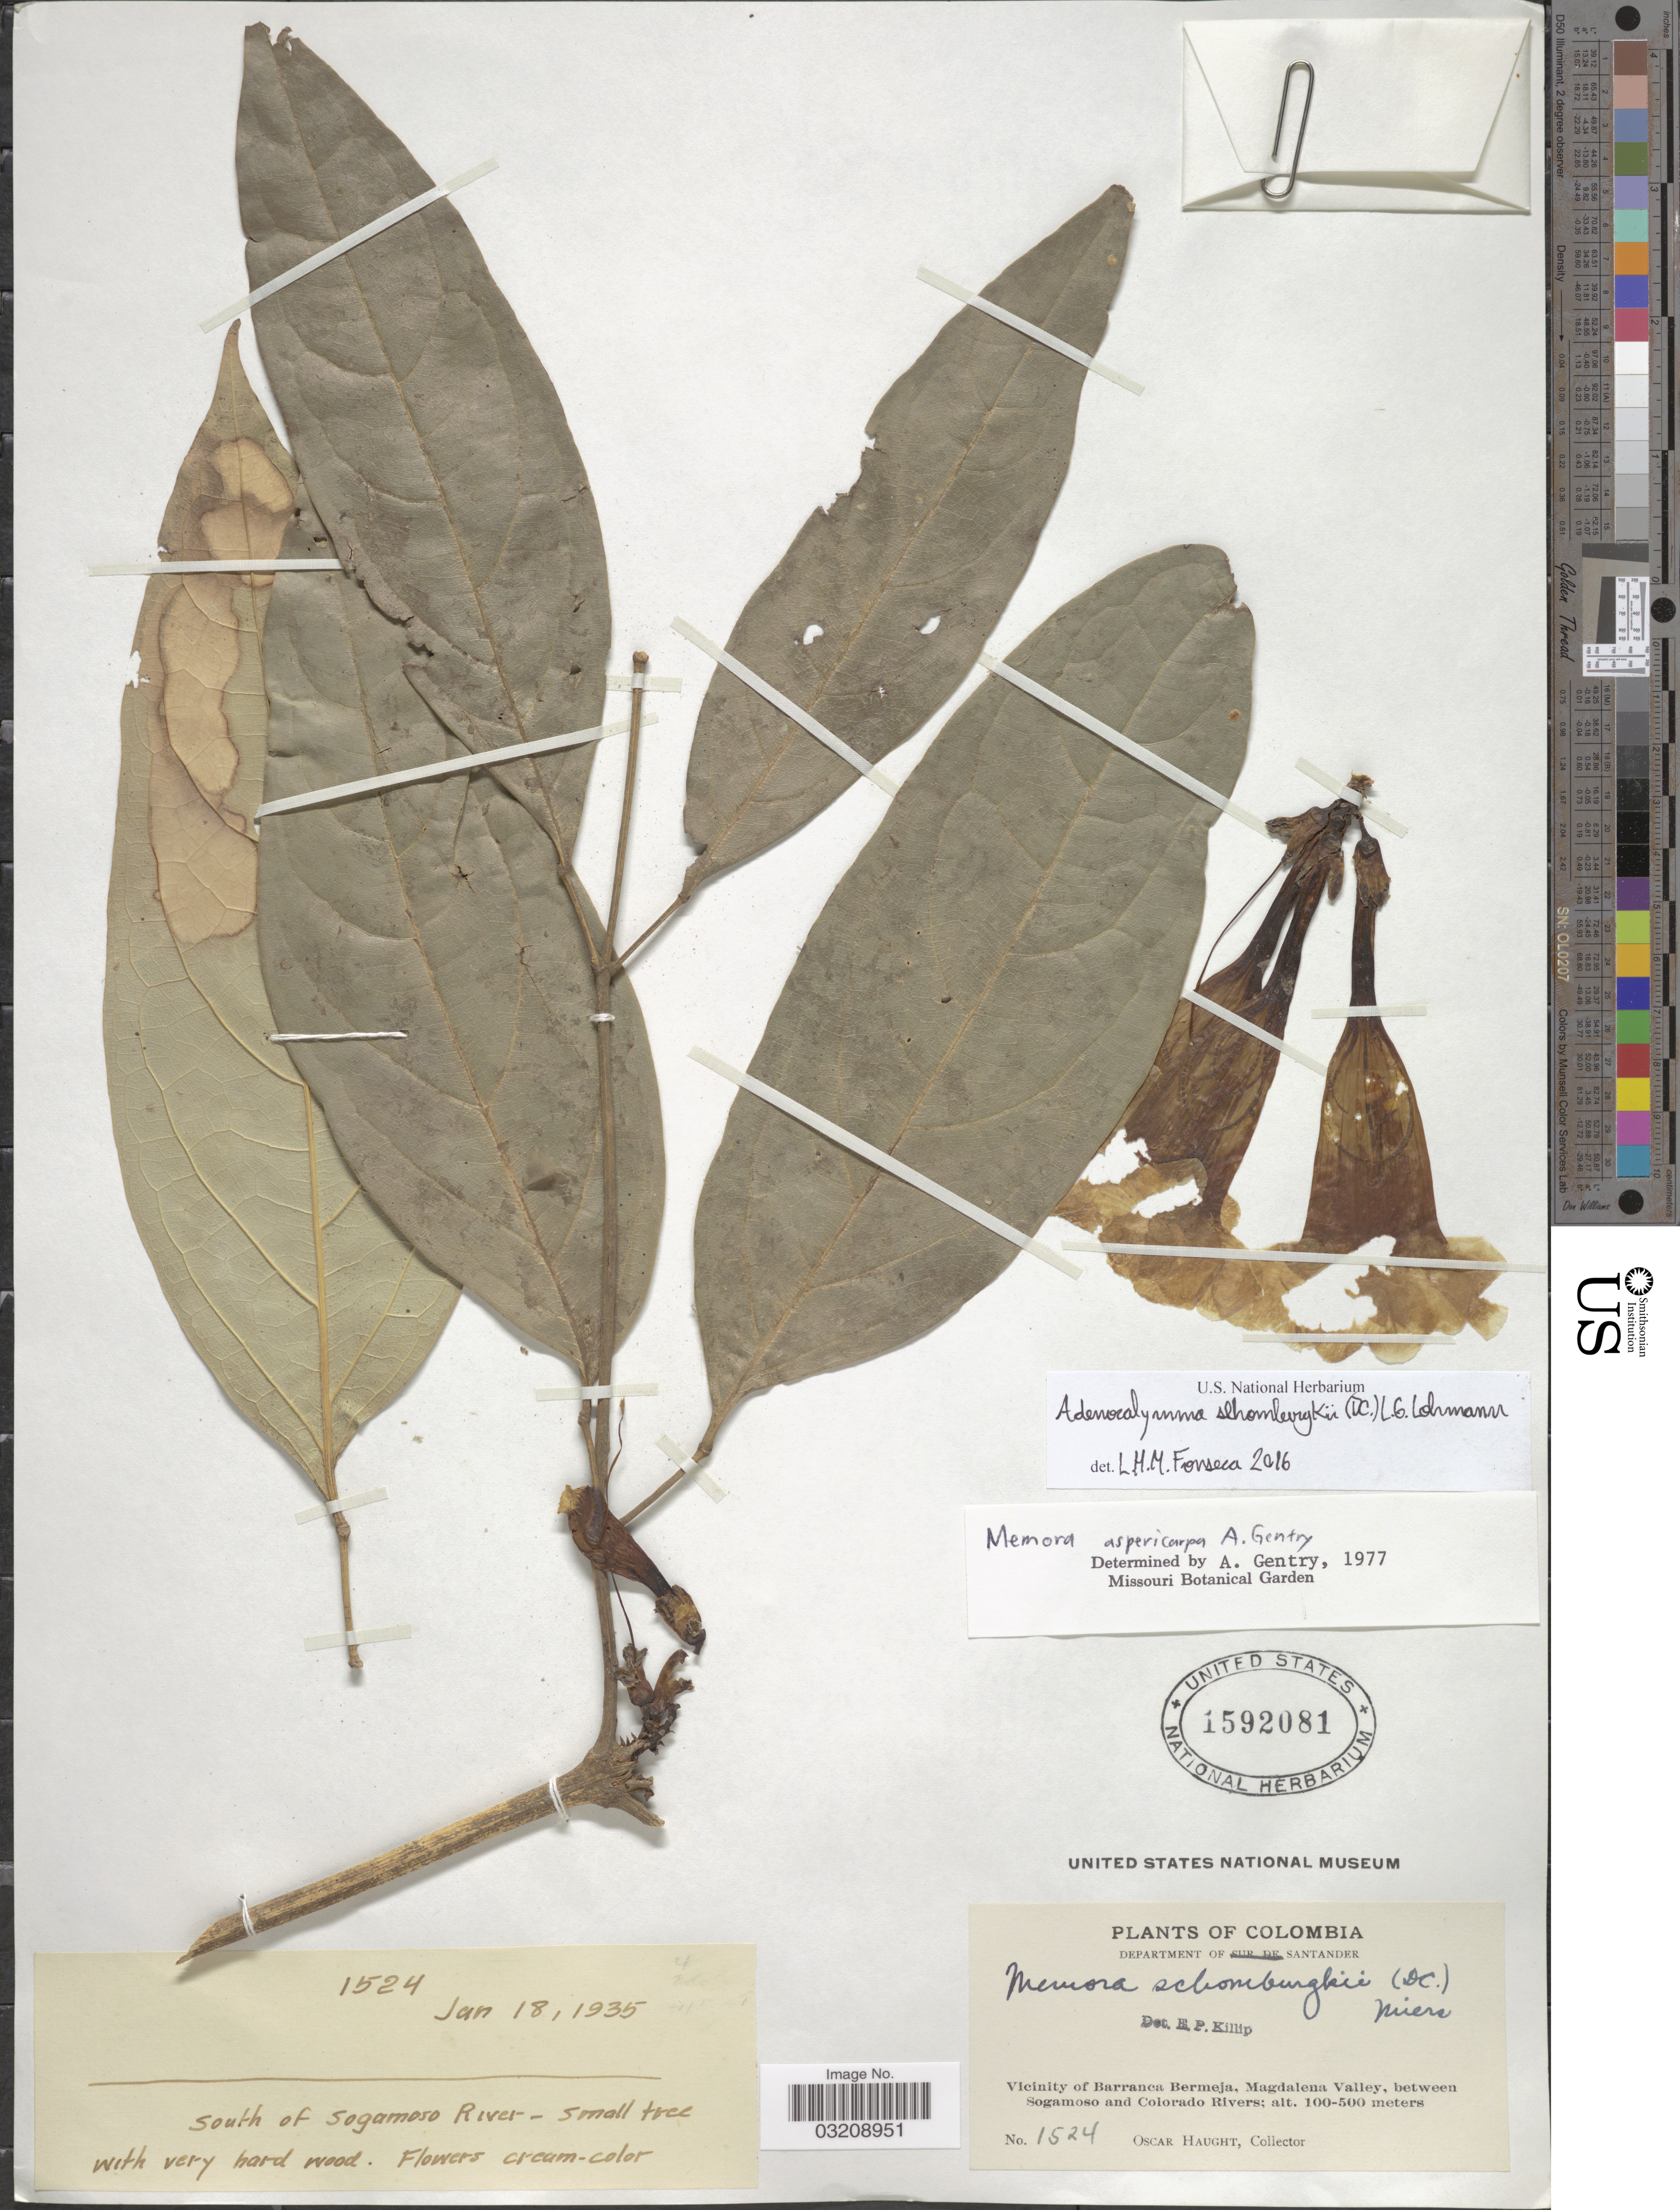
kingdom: Plantae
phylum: Tracheophyta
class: Magnoliopsida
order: Lamiales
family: Bignoniaceae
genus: Adenocalymma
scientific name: Adenocalymma schomburgkii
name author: (DC.) L.G. Lohmann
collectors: O. L. Haught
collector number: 1524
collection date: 1935-01-18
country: Colombia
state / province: Santander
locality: Department of Santander. Vicinity of Barranca Bermeja, Magdalena Valley, between Sogamoso and Colorado Rivers. South of Sogamoso River.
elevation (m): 100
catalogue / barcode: US 1592081